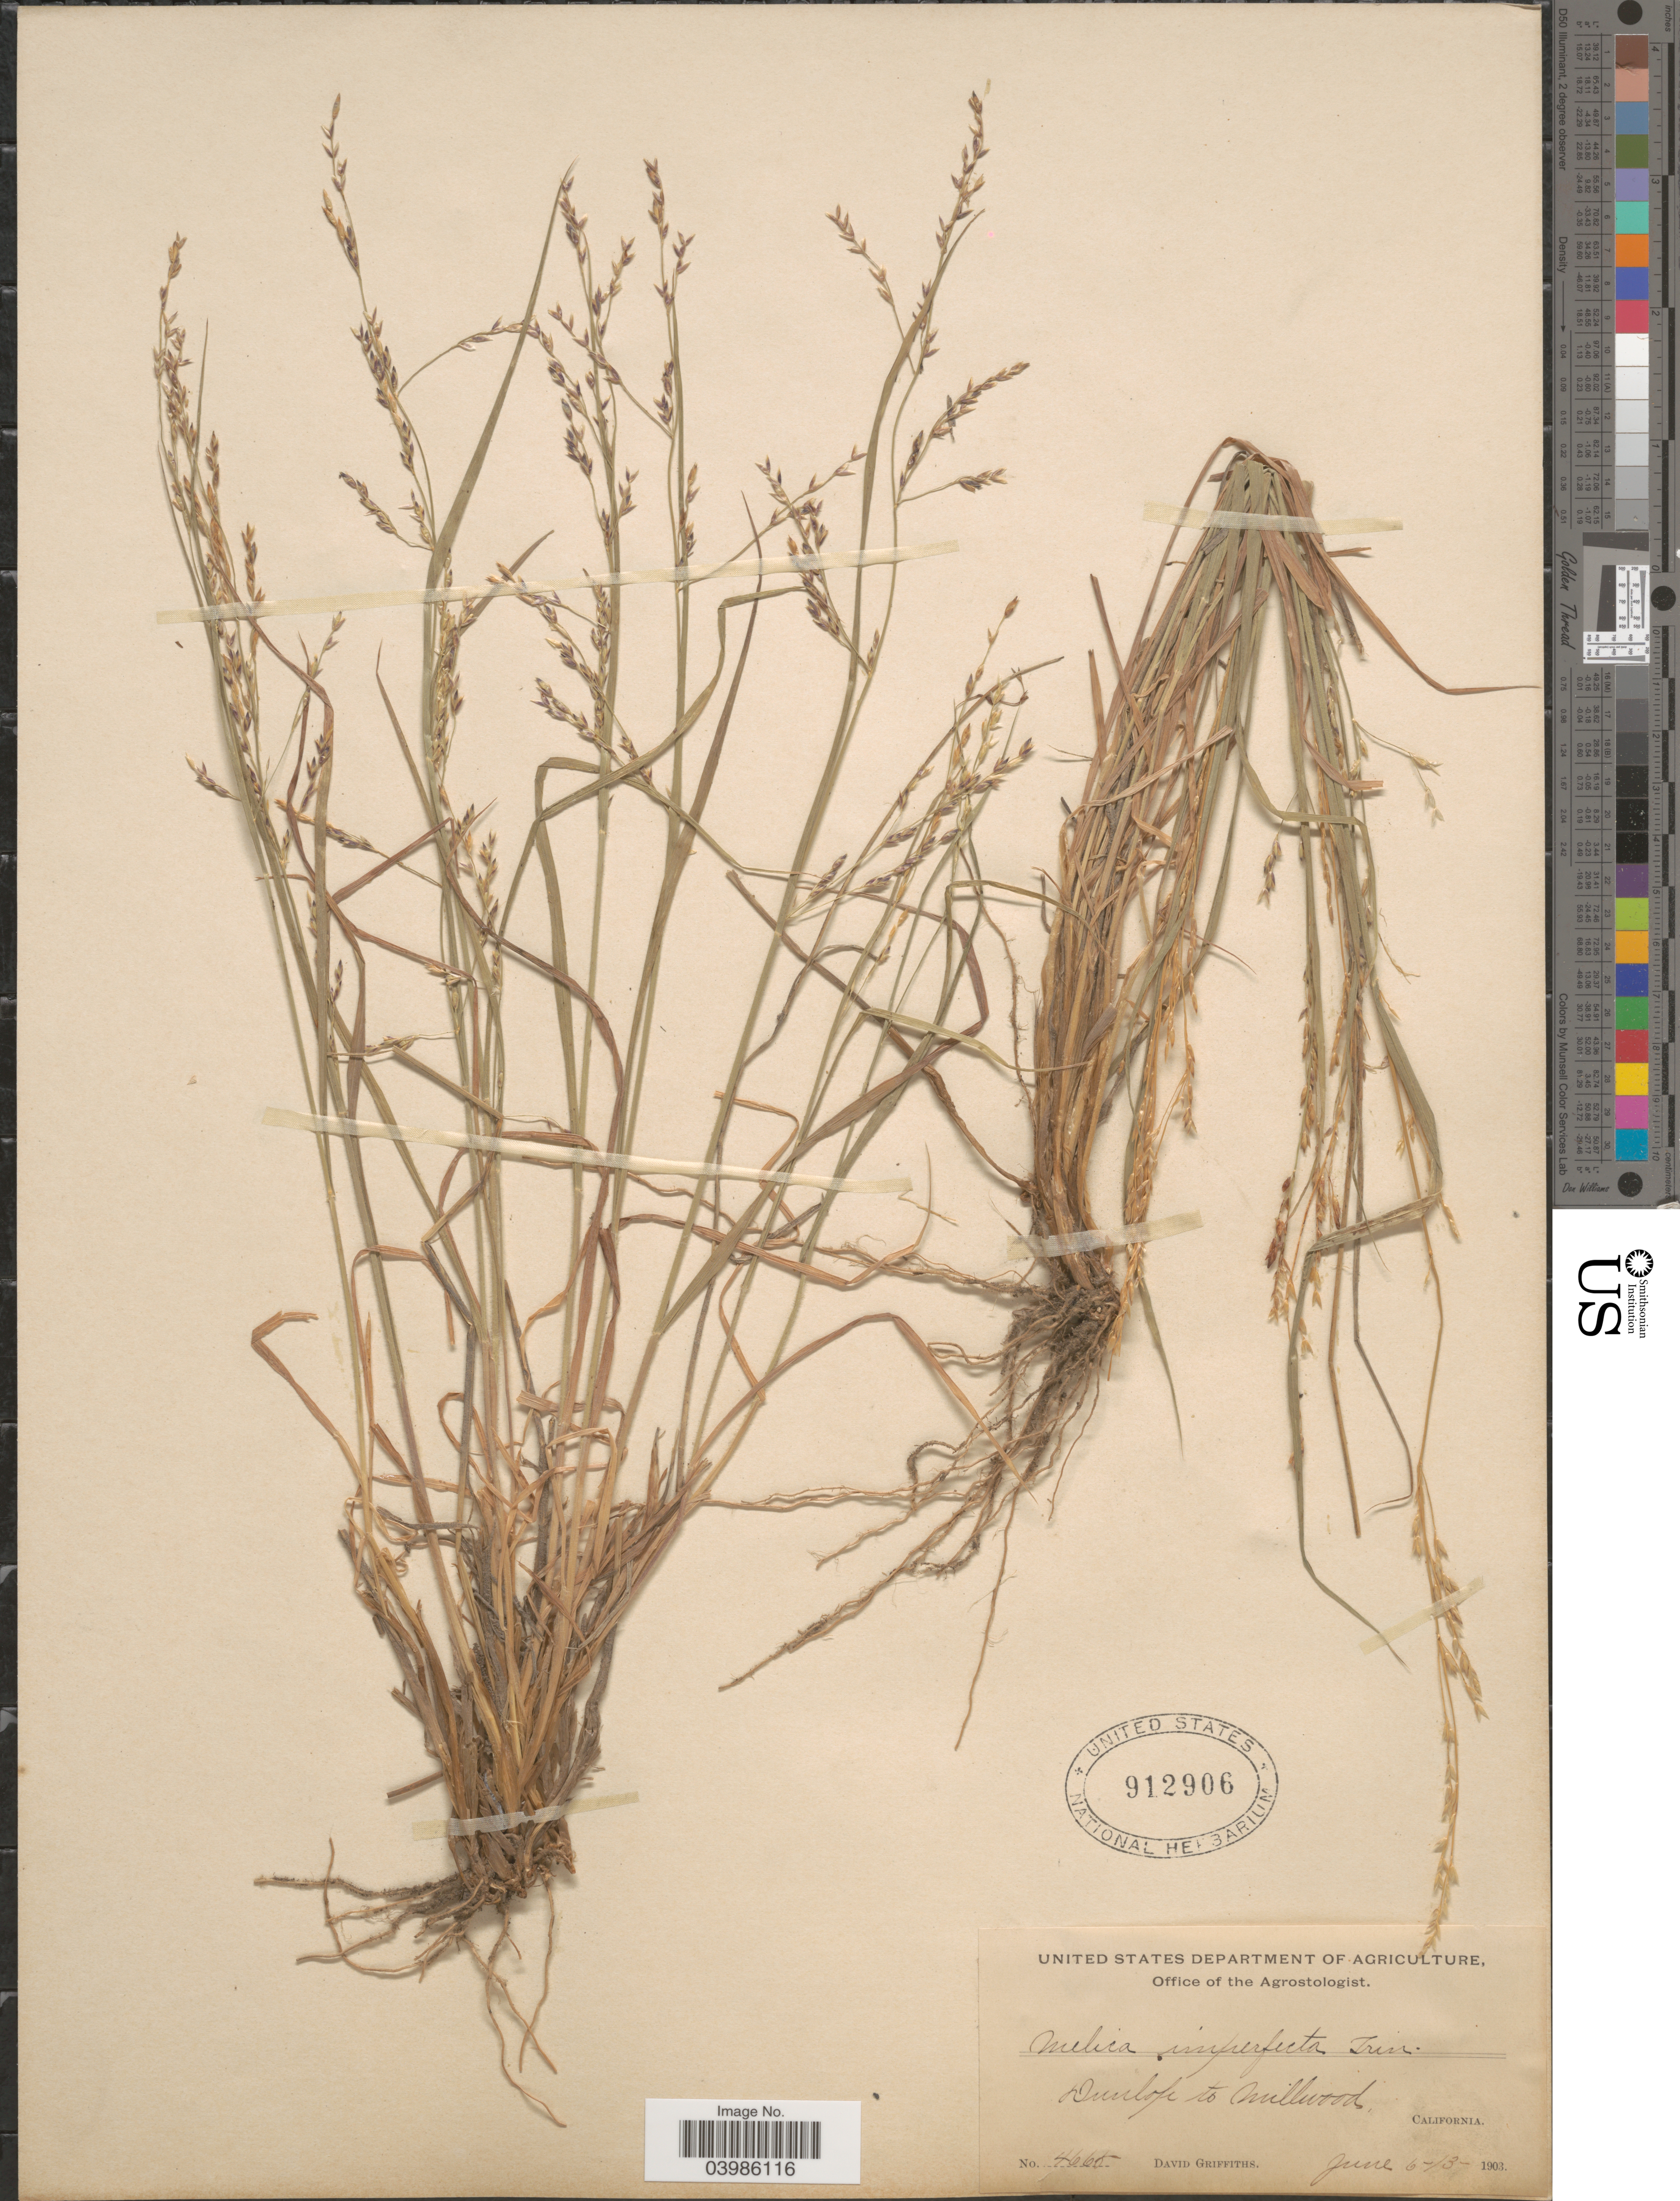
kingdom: Plantae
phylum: Tracheophyta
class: Liliopsida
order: Poales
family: Poaceae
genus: Melica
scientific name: Melica imperfecta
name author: Trin.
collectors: D. Griffiths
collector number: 4665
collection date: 1903-06-06/1903-06-13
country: United States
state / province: California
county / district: Fresno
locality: Dunlop to Millwood.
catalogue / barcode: US 912906